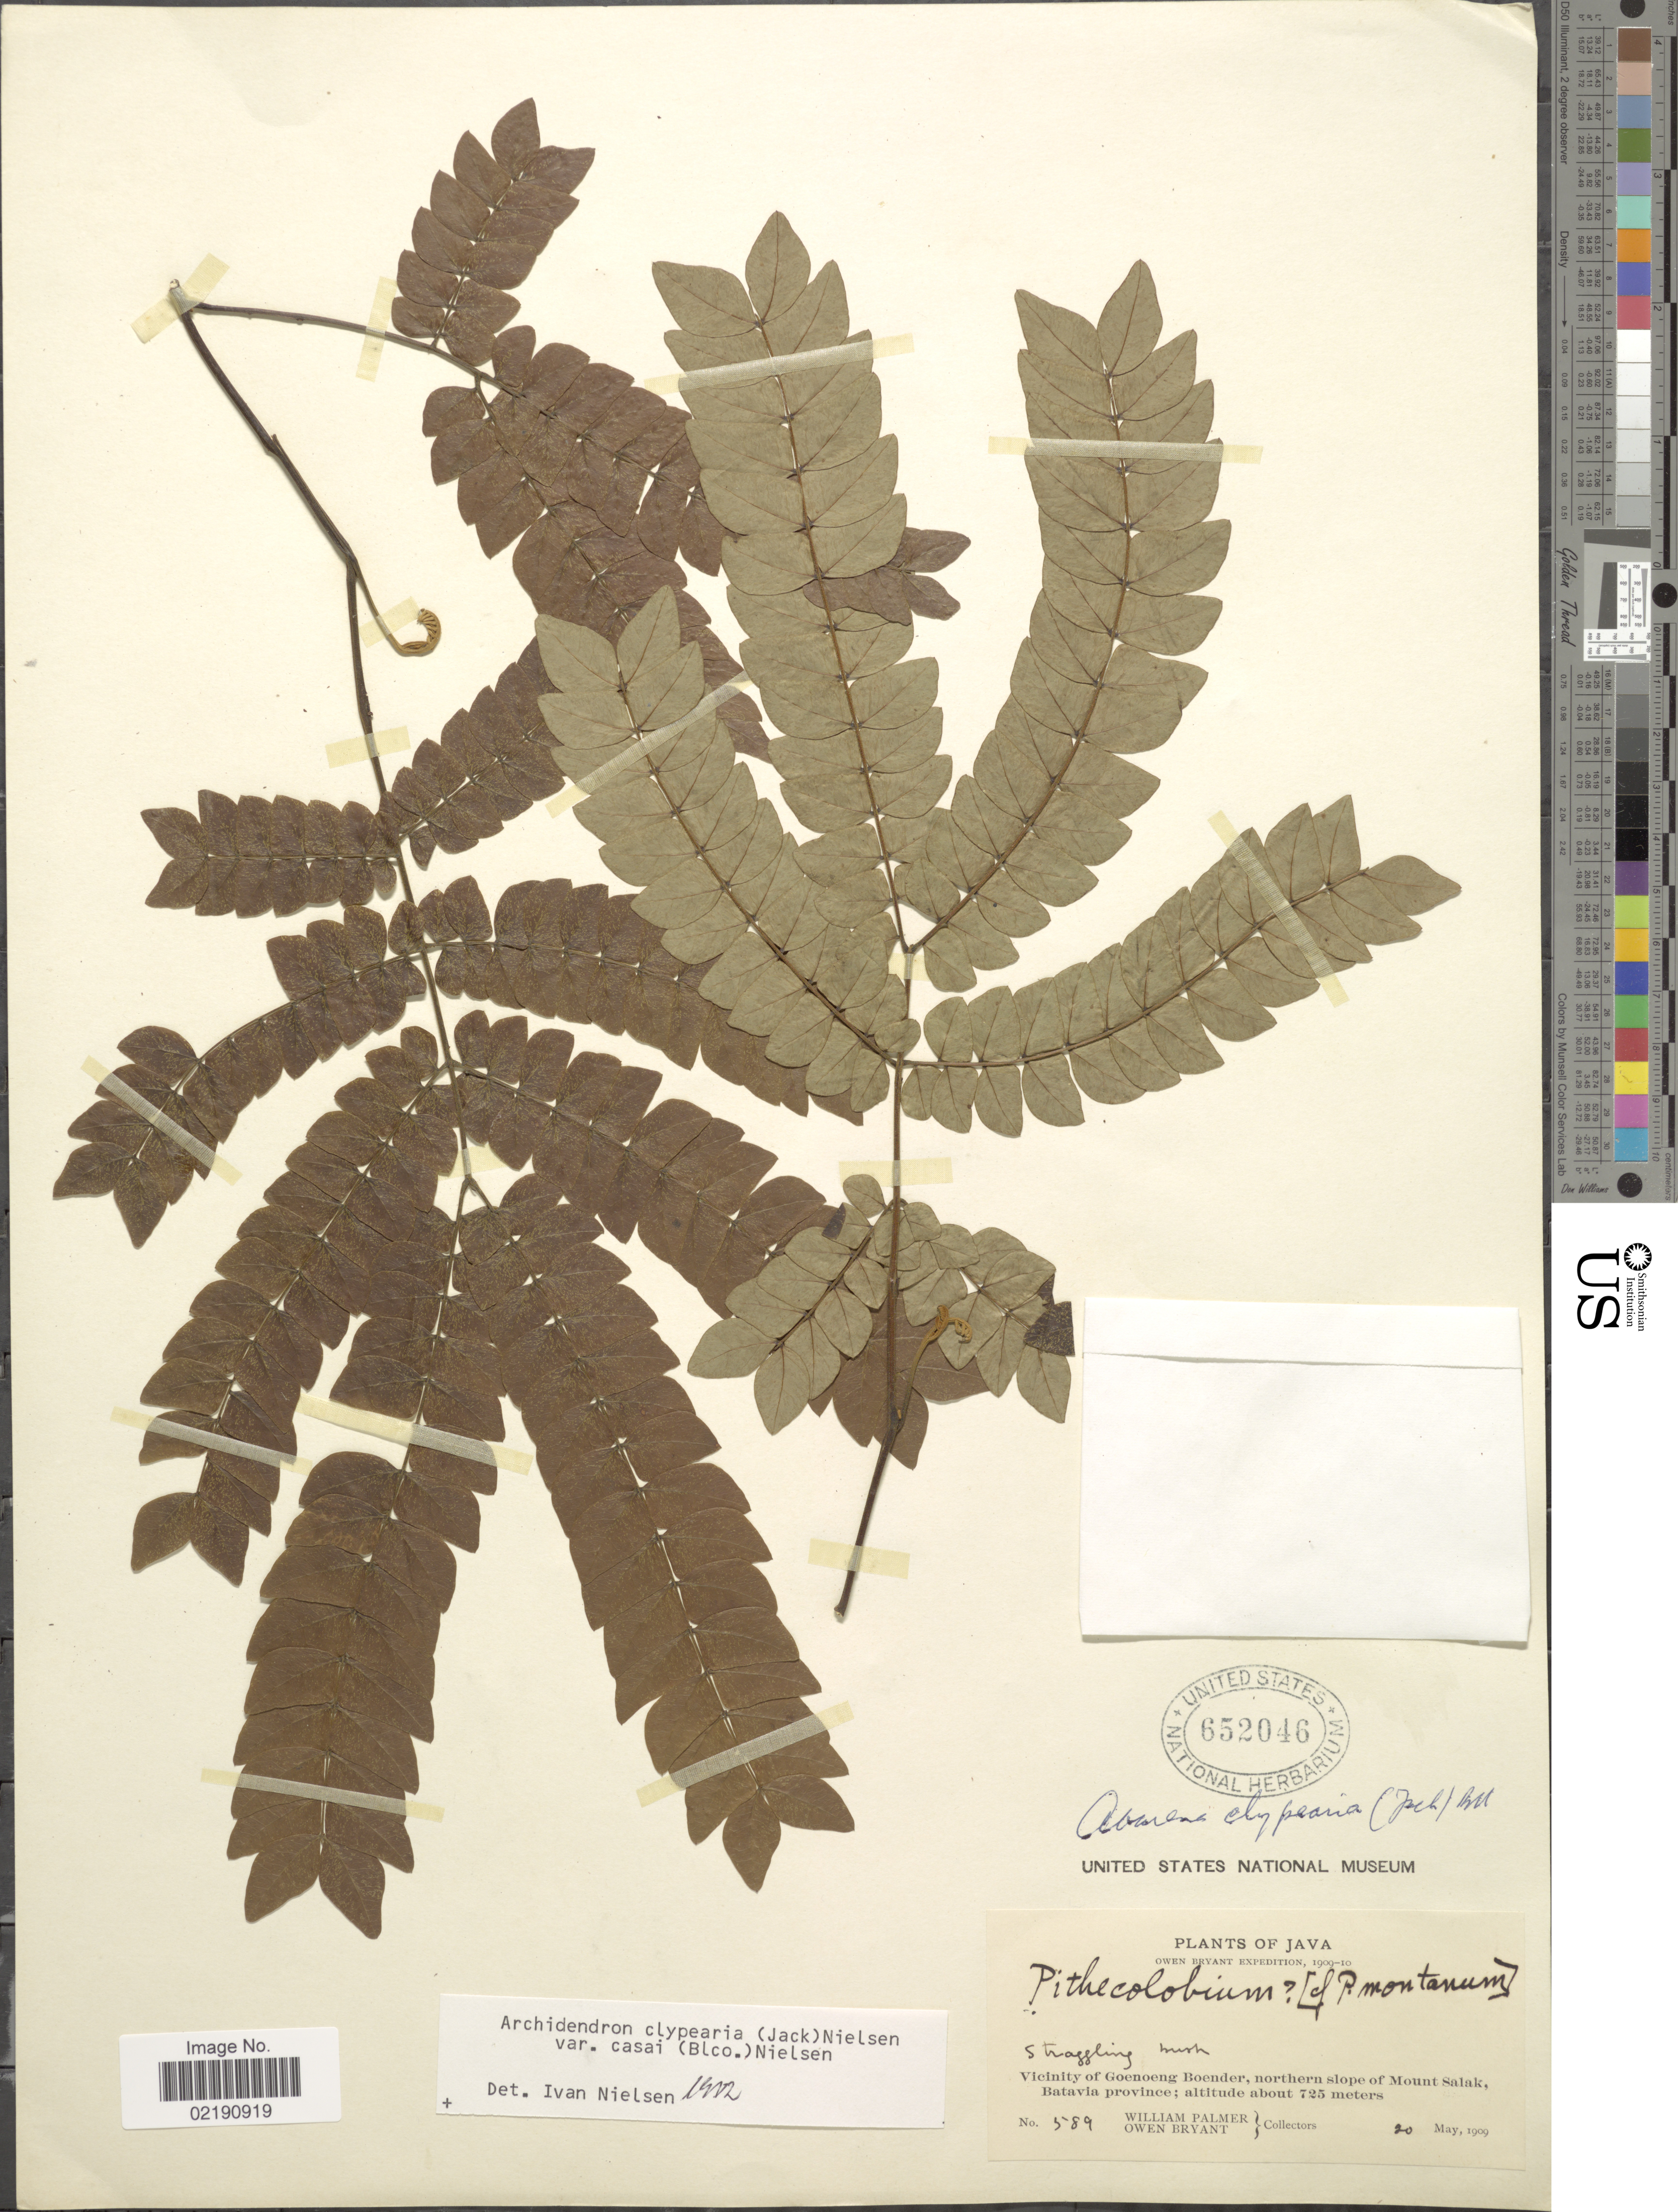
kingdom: Plantae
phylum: Tracheophyta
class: Magnoliopsida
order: Fabales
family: Fabaceae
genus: Archidendron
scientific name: Archidendron clypearia var. casai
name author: (Blanco) I.C. Nielsen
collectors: W. Palmer & O. Bryant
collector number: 589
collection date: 1909-05-20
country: Indonesia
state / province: Java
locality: Vicinity of Goenoeg Boender, northern slope of Mount Salak, Batavia Province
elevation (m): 725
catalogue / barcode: US 652046